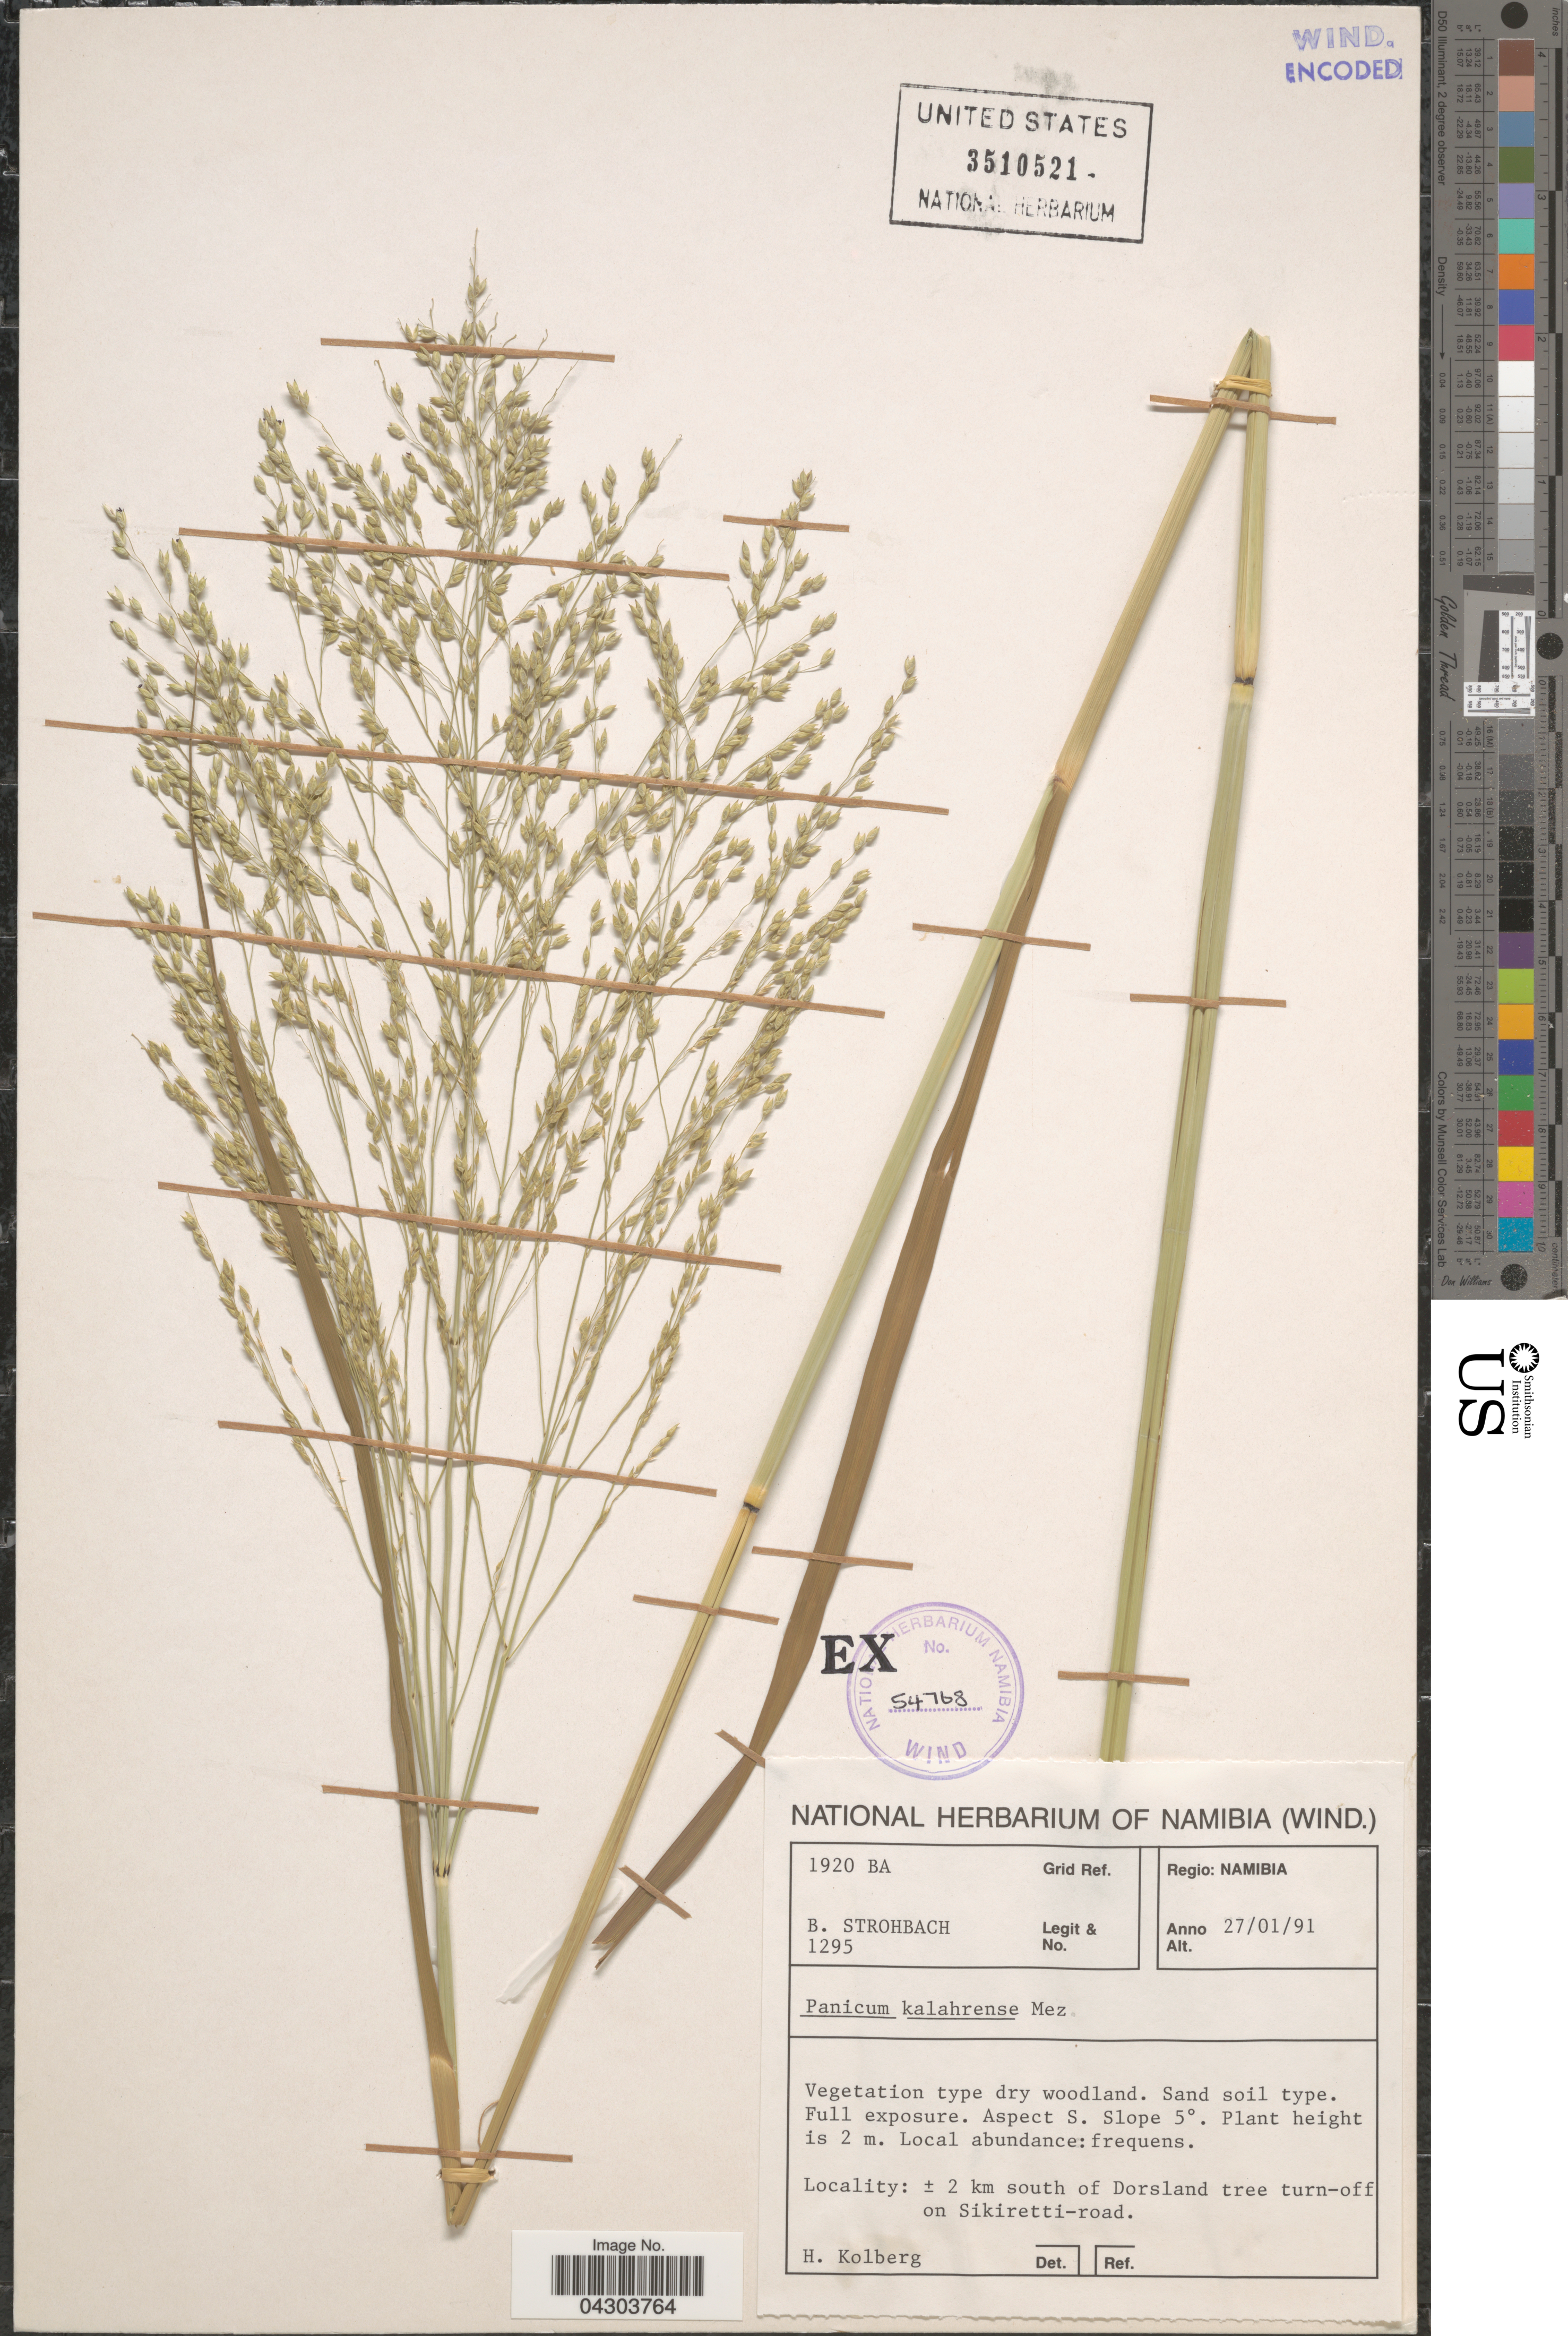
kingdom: Plantae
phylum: Tracheophyta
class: Liliopsida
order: Poales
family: Poaceae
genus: Panicum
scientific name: Panicum kalaharense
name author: Mez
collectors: B. Strohbach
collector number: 1295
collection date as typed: Transcribed d/m/y: 27/1/91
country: Namibia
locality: Grid Ref. 1920 BA. Regio: Namibia. ±2 km south of Dorsland tree turn-off on Sikiretti-road.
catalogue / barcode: US 3510521